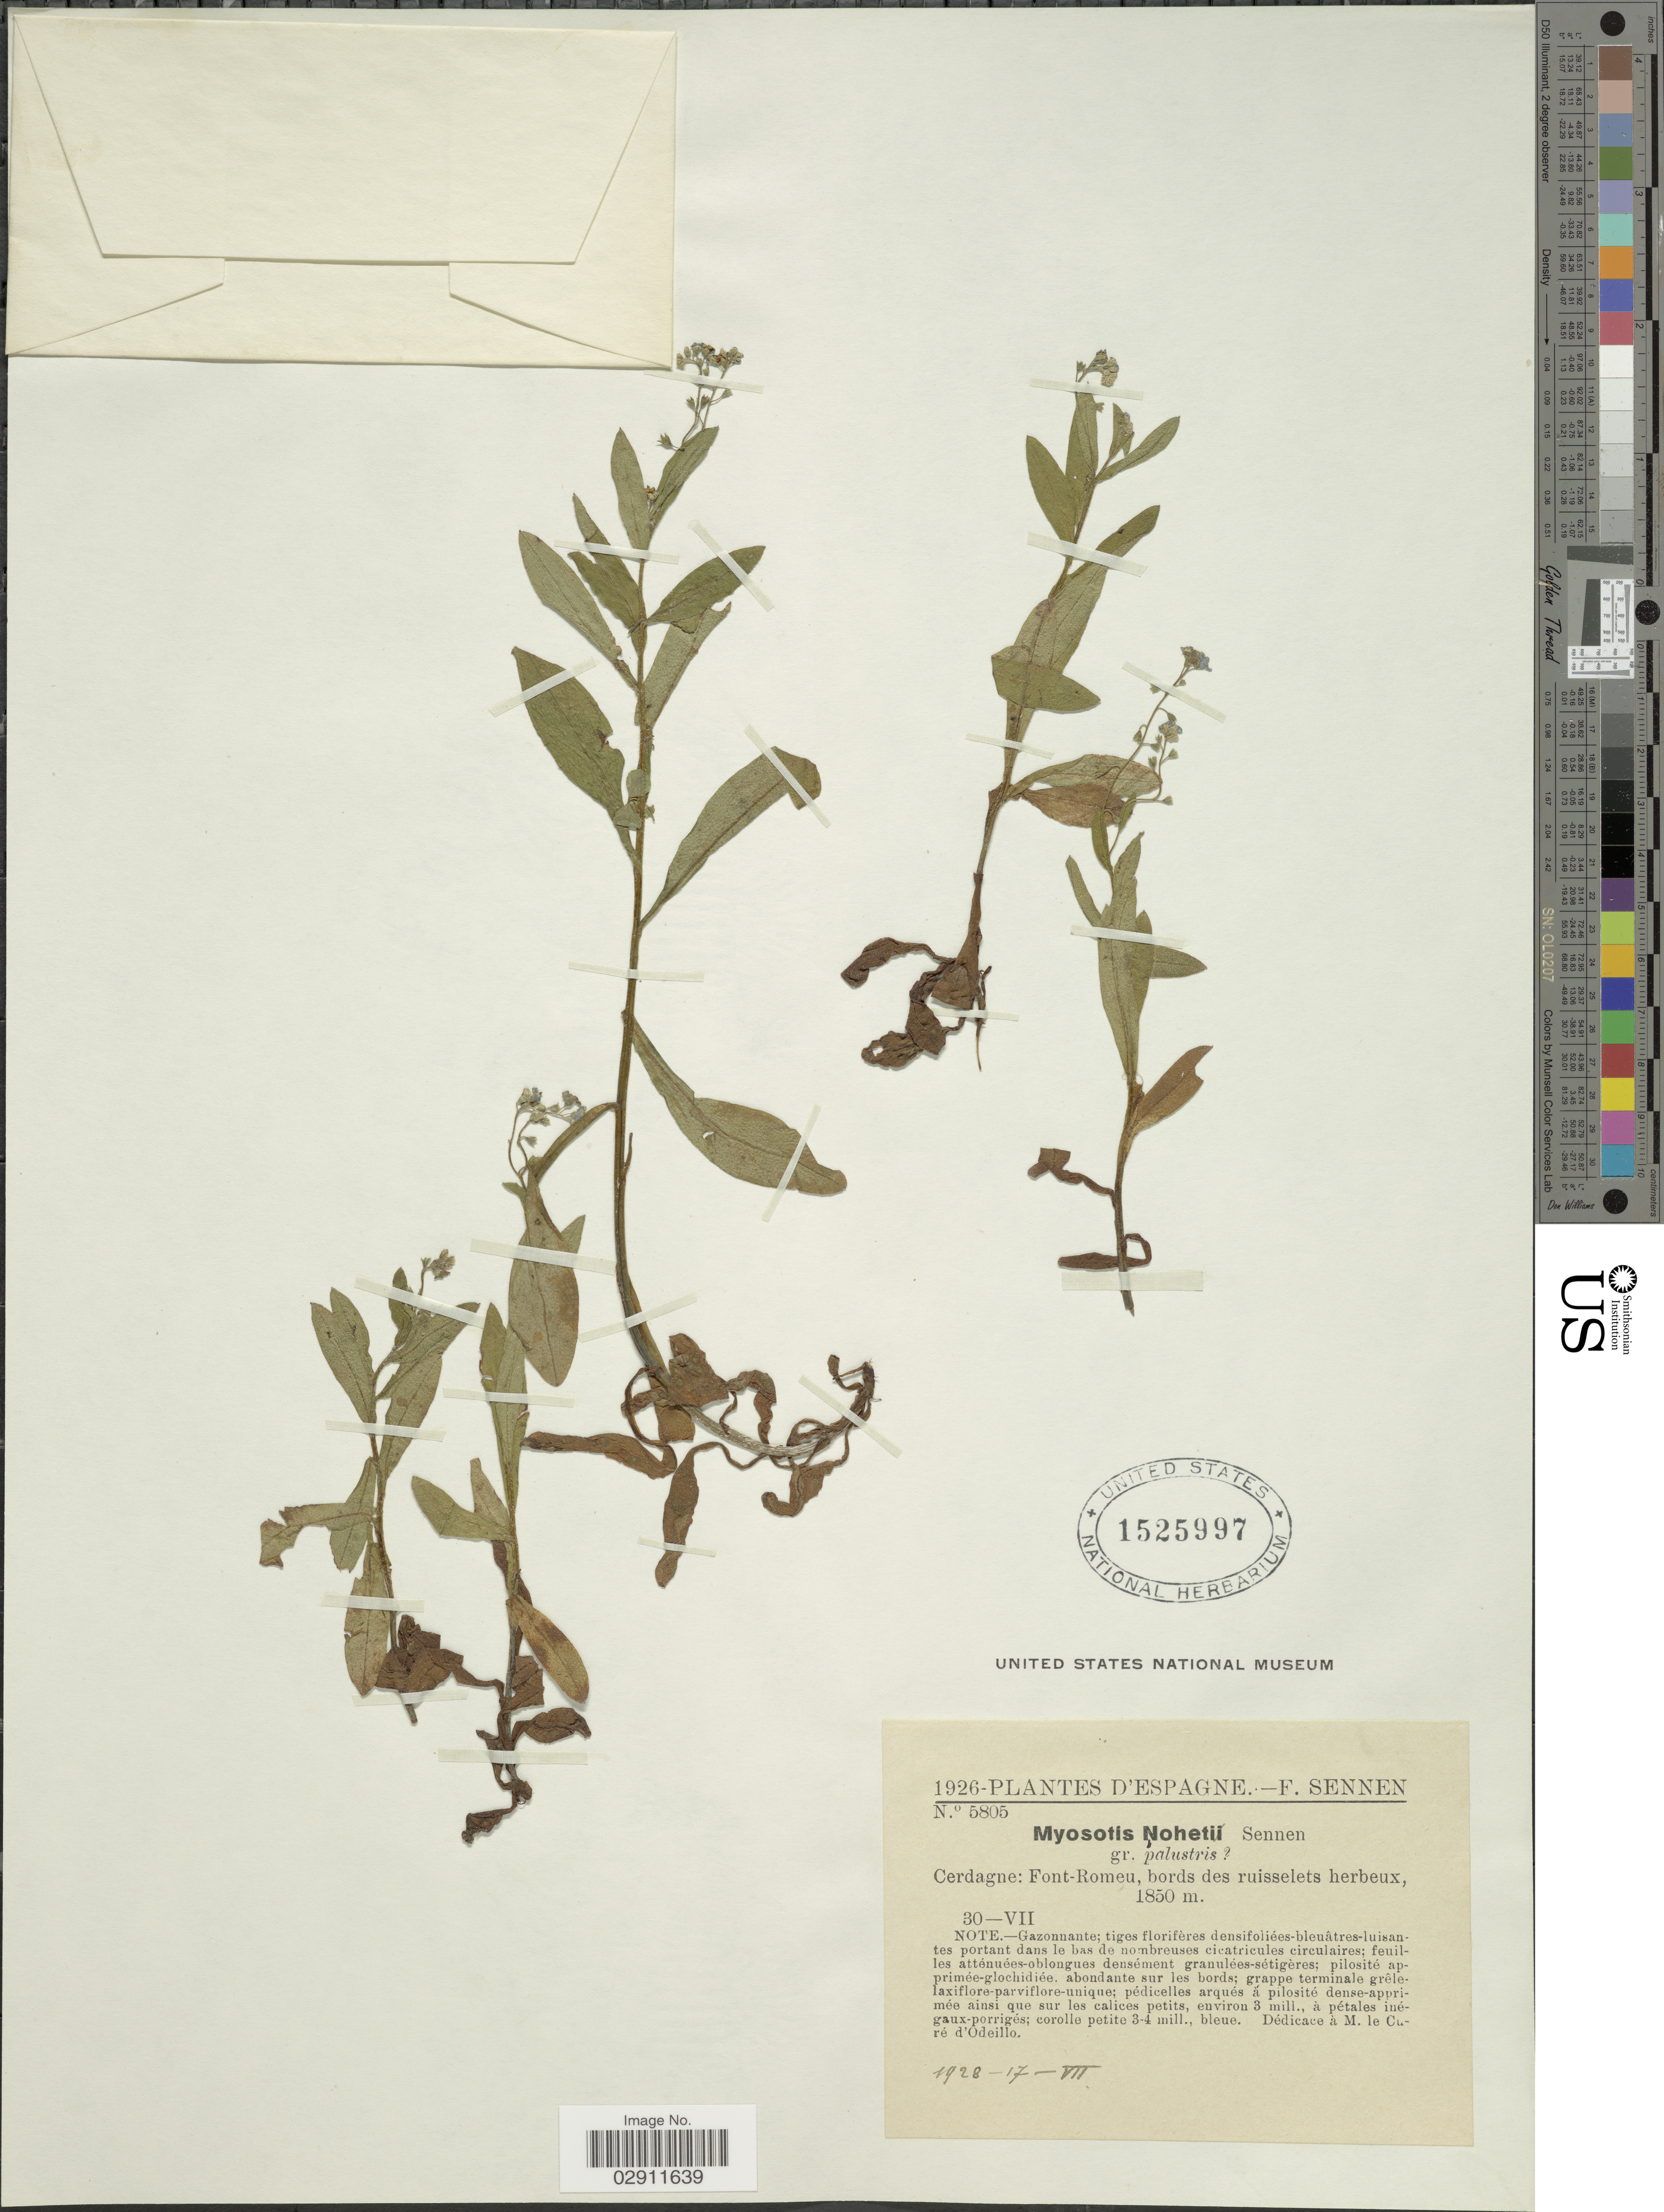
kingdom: Plantae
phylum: Tracheophyta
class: Magnoliopsida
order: Boraginales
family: Boraginaceae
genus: Myosotis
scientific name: Myosotis nohetii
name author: Sennen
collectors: E. Sennen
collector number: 5805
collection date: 1928-07-17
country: Spain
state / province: Islas Baleares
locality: D'Espagne, Cerdagne: Font-Romeu, bords des ruisselets herbeux.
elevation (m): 1850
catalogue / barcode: US 1525997